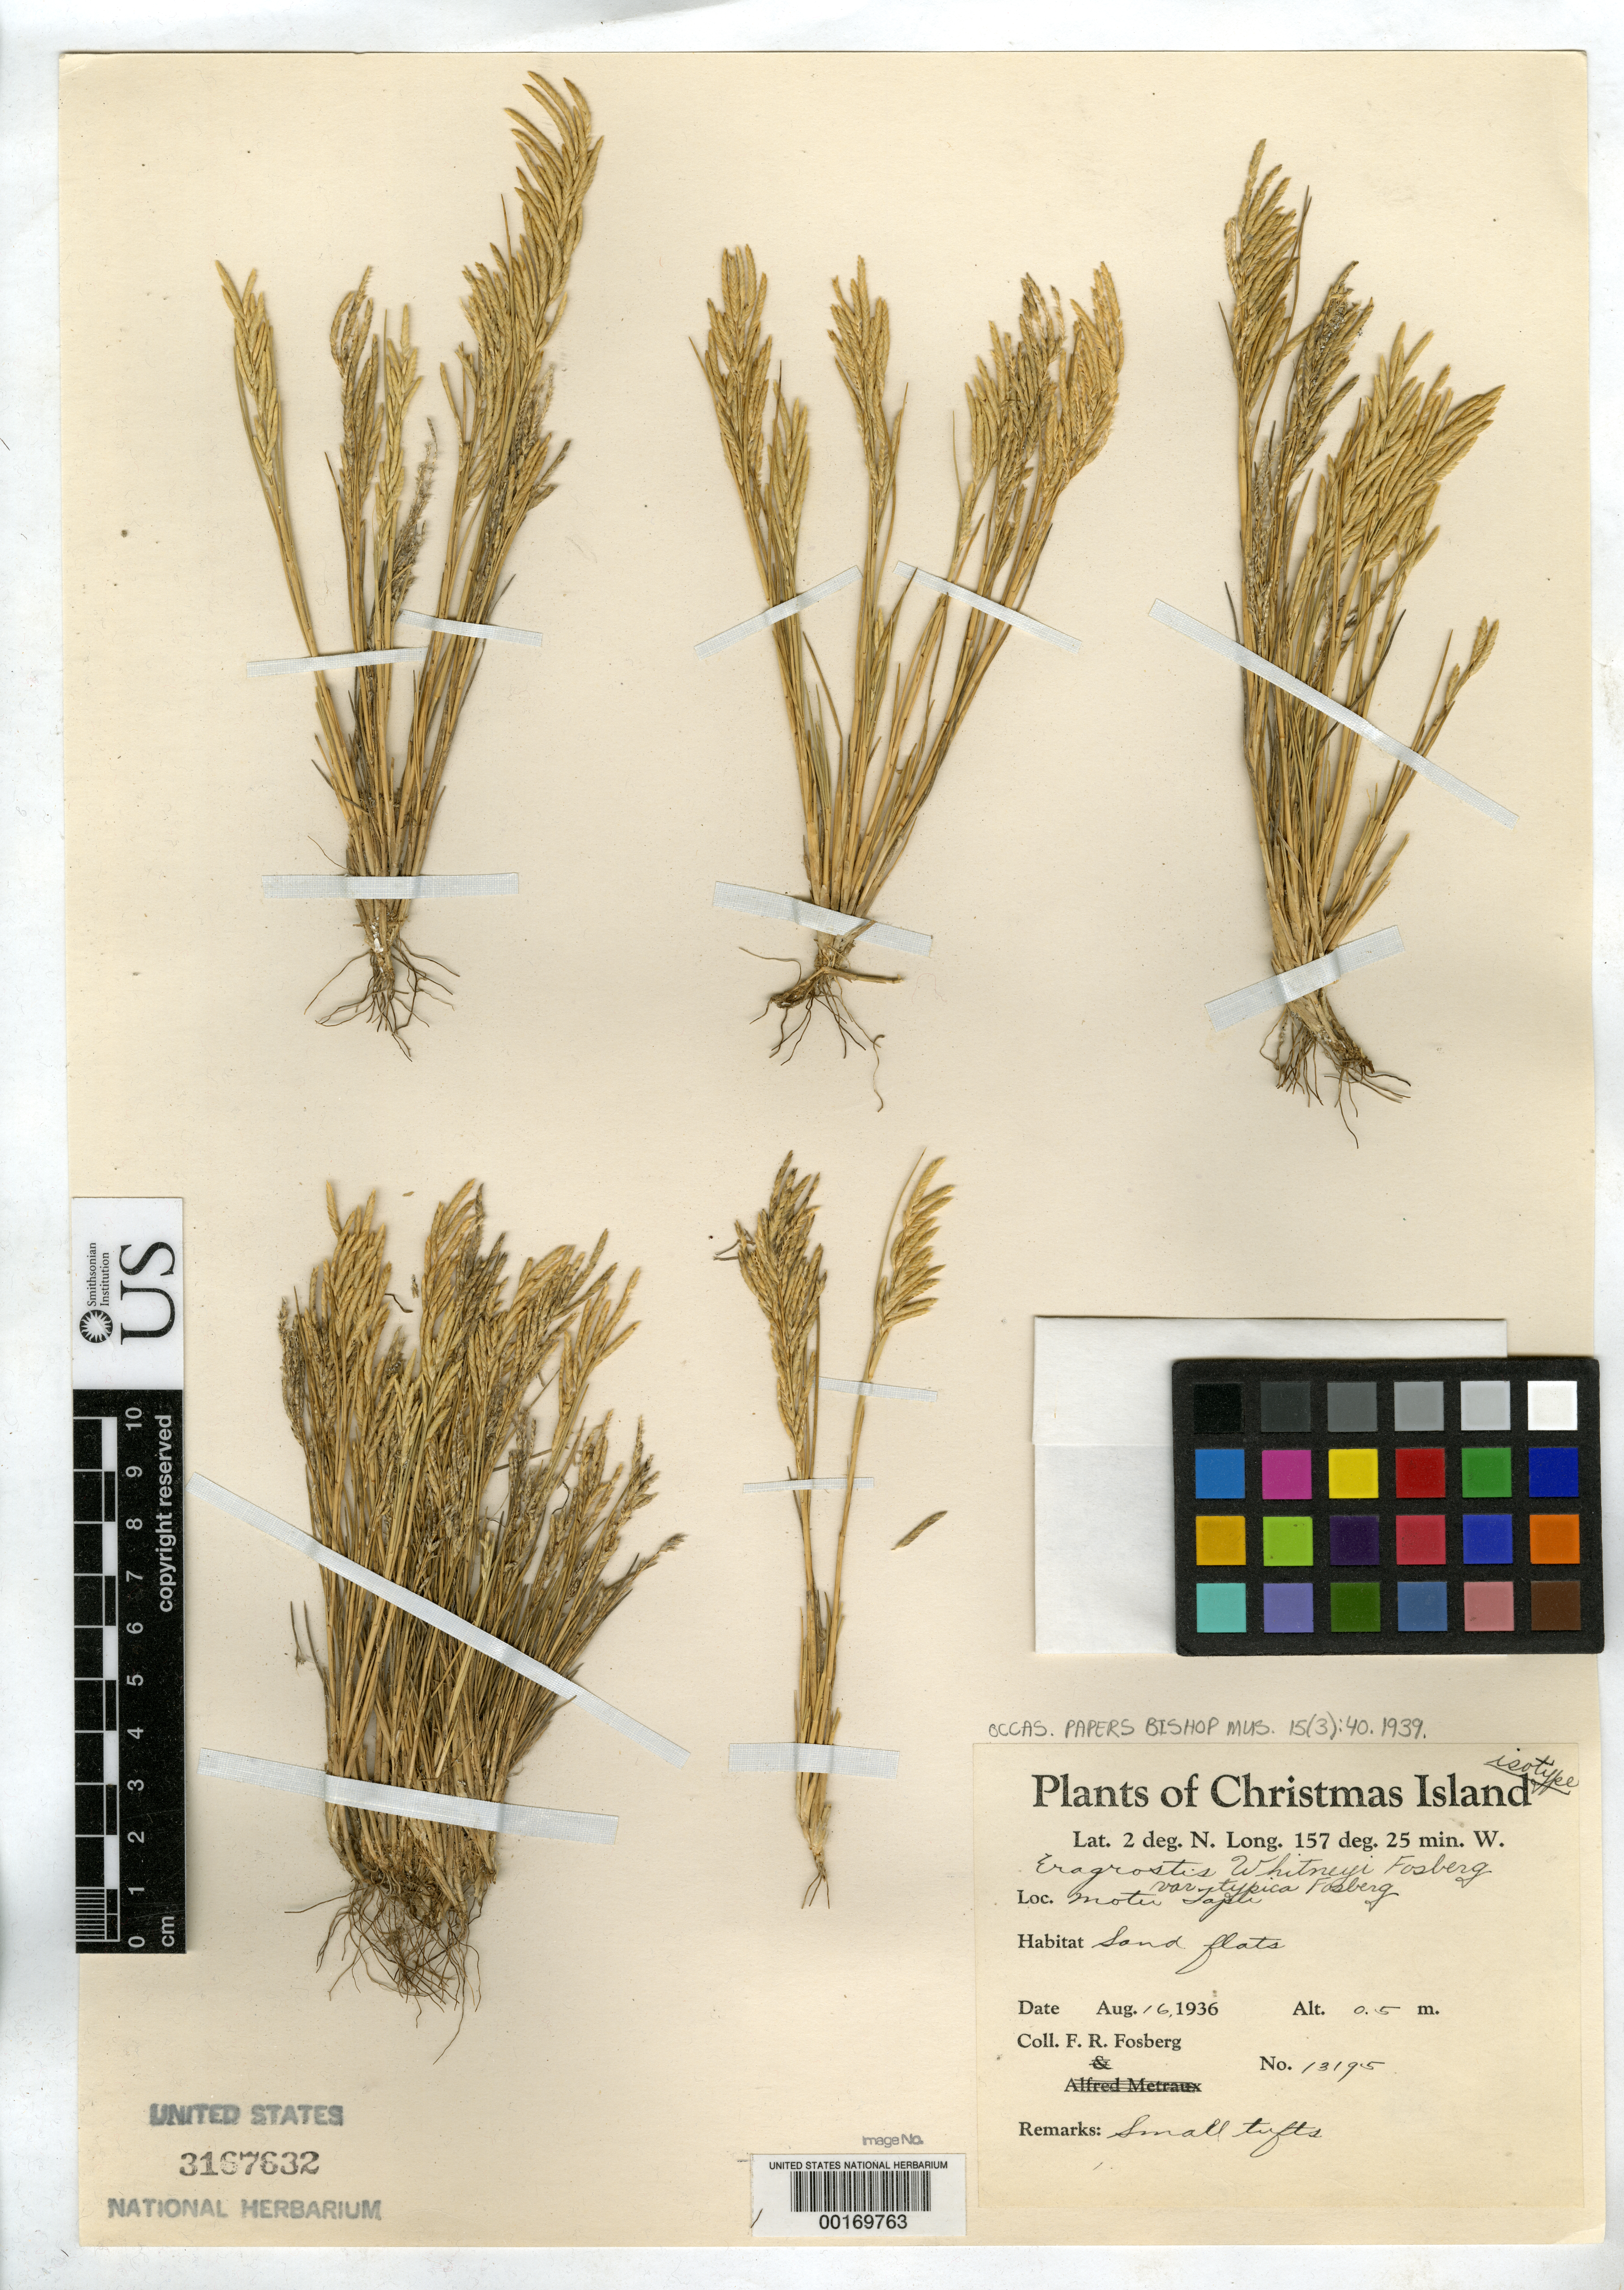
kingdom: Plantae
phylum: Tracheophyta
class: Liliopsida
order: Poales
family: Poaceae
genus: Eragrostis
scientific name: Eragrostis whitneyi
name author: Fosberg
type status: Isotype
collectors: F. R. Fosberg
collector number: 13195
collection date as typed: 16 Aug 1936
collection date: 1936-08-16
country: Kiribati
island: Kiritimati [Christmas] Atoll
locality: Matu Tapu. [Line Is.]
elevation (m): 1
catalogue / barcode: US 3167632